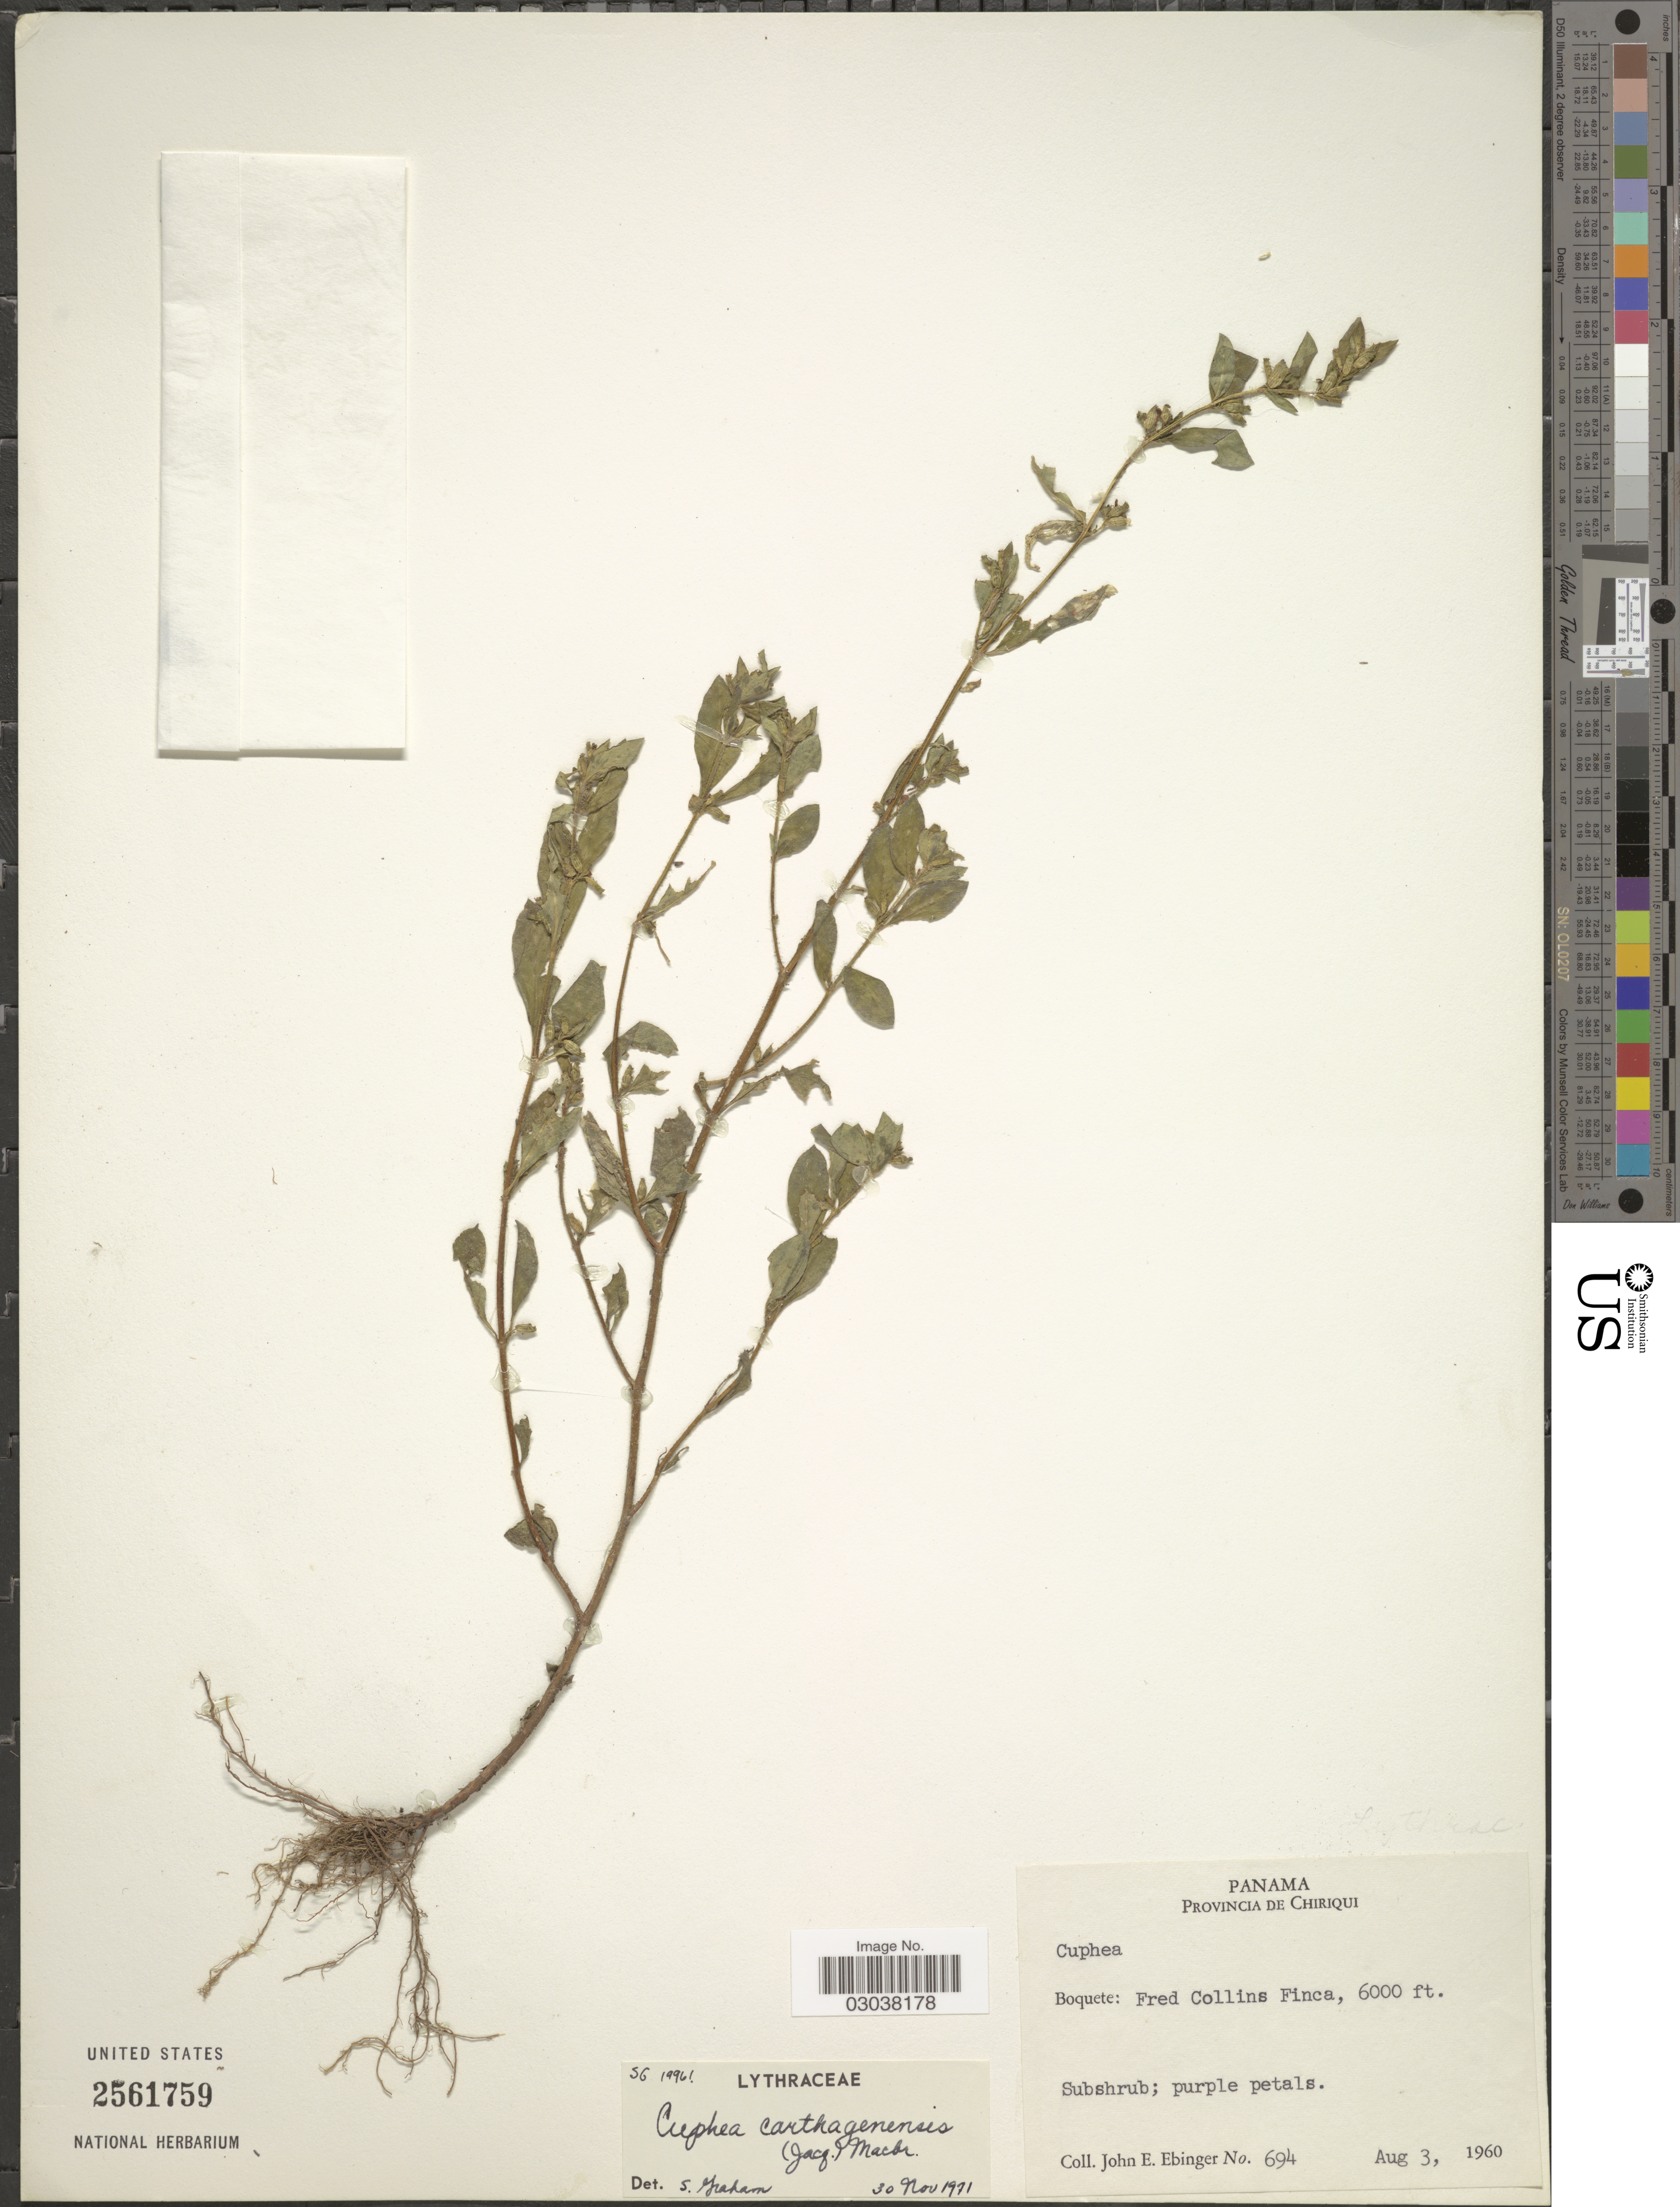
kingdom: Plantae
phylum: Tracheophyta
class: Magnoliopsida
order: Myrtales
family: Lythraceae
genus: Cuphea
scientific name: Cuphea carthagenensis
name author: (Jacq.) J.F. Macbr.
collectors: J. Ebinger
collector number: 694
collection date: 1960-08-03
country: Panama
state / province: Chiriqui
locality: Boquete: Fred Collins Finca.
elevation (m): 1829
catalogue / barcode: US 2561759